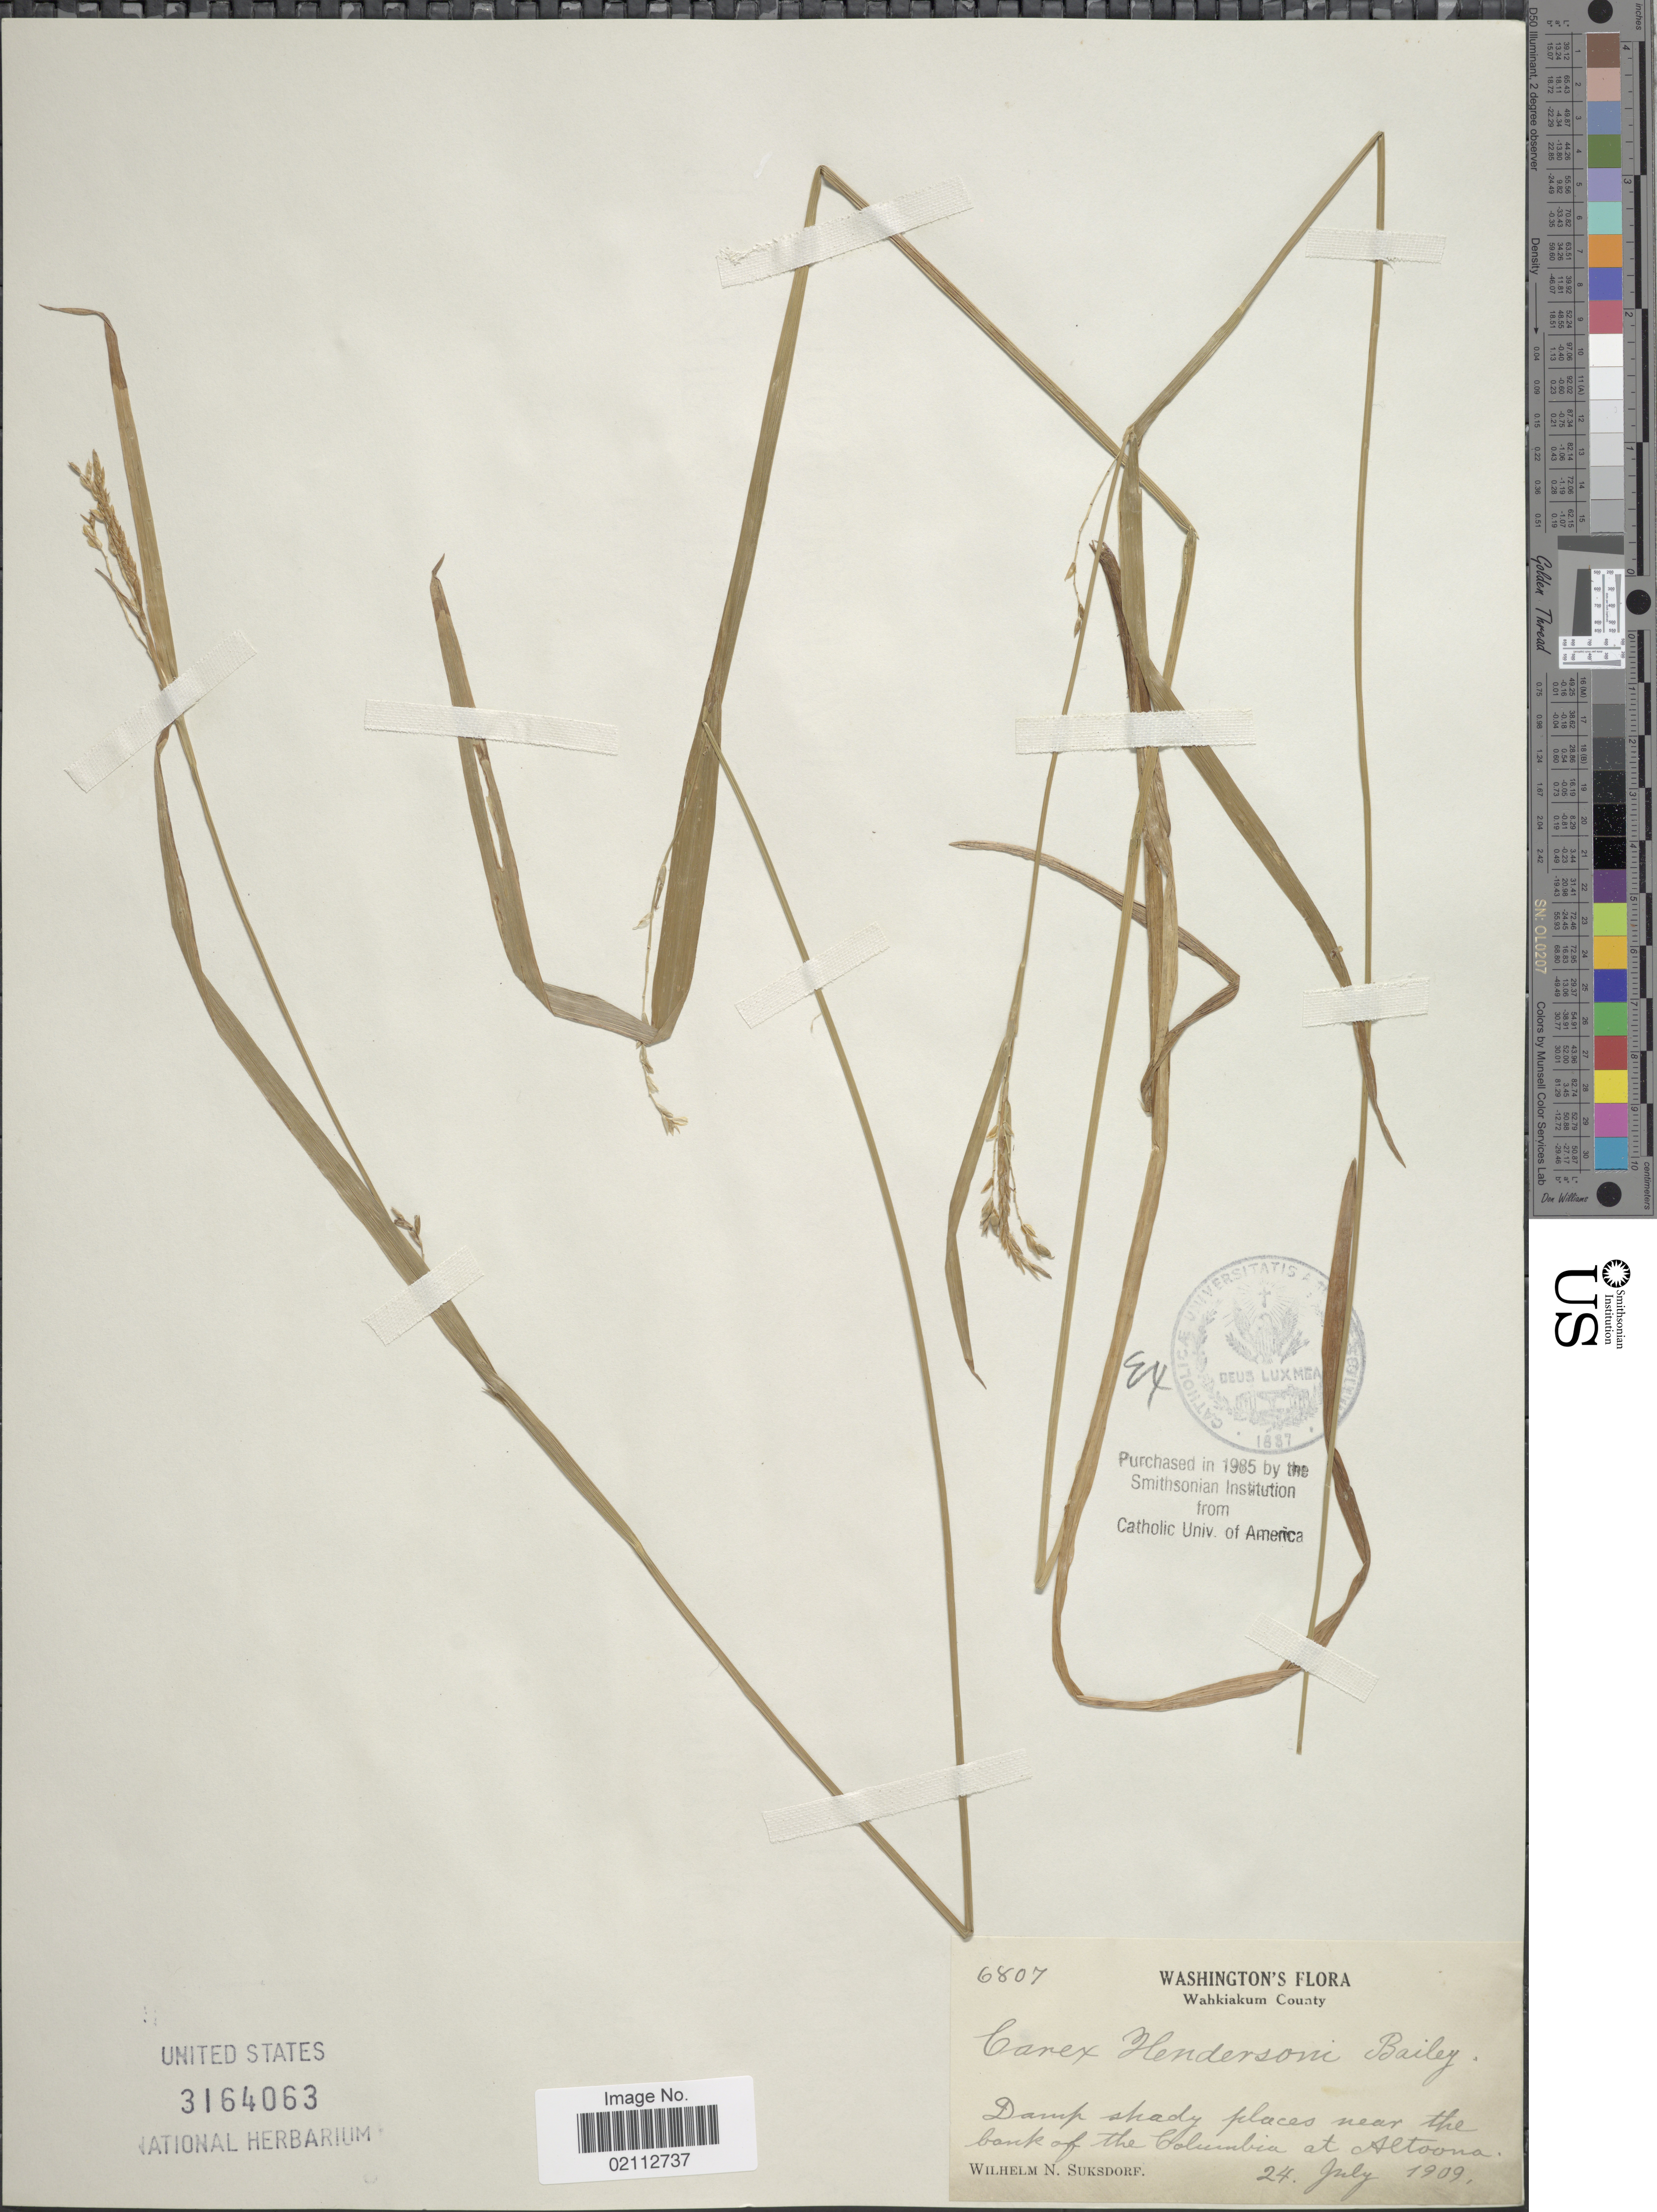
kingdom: Plantae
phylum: Tracheophyta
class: Liliopsida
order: Poales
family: Cyperaceae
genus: Carex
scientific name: Carex hendersonii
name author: L.H. Bailey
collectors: W. N. Suksdorf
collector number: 6807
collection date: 1909-07-24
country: United States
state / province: Washington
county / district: Wahkiakum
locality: Wahkiakum County. near the bank of the Columbia at Altoona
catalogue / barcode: US 3164063